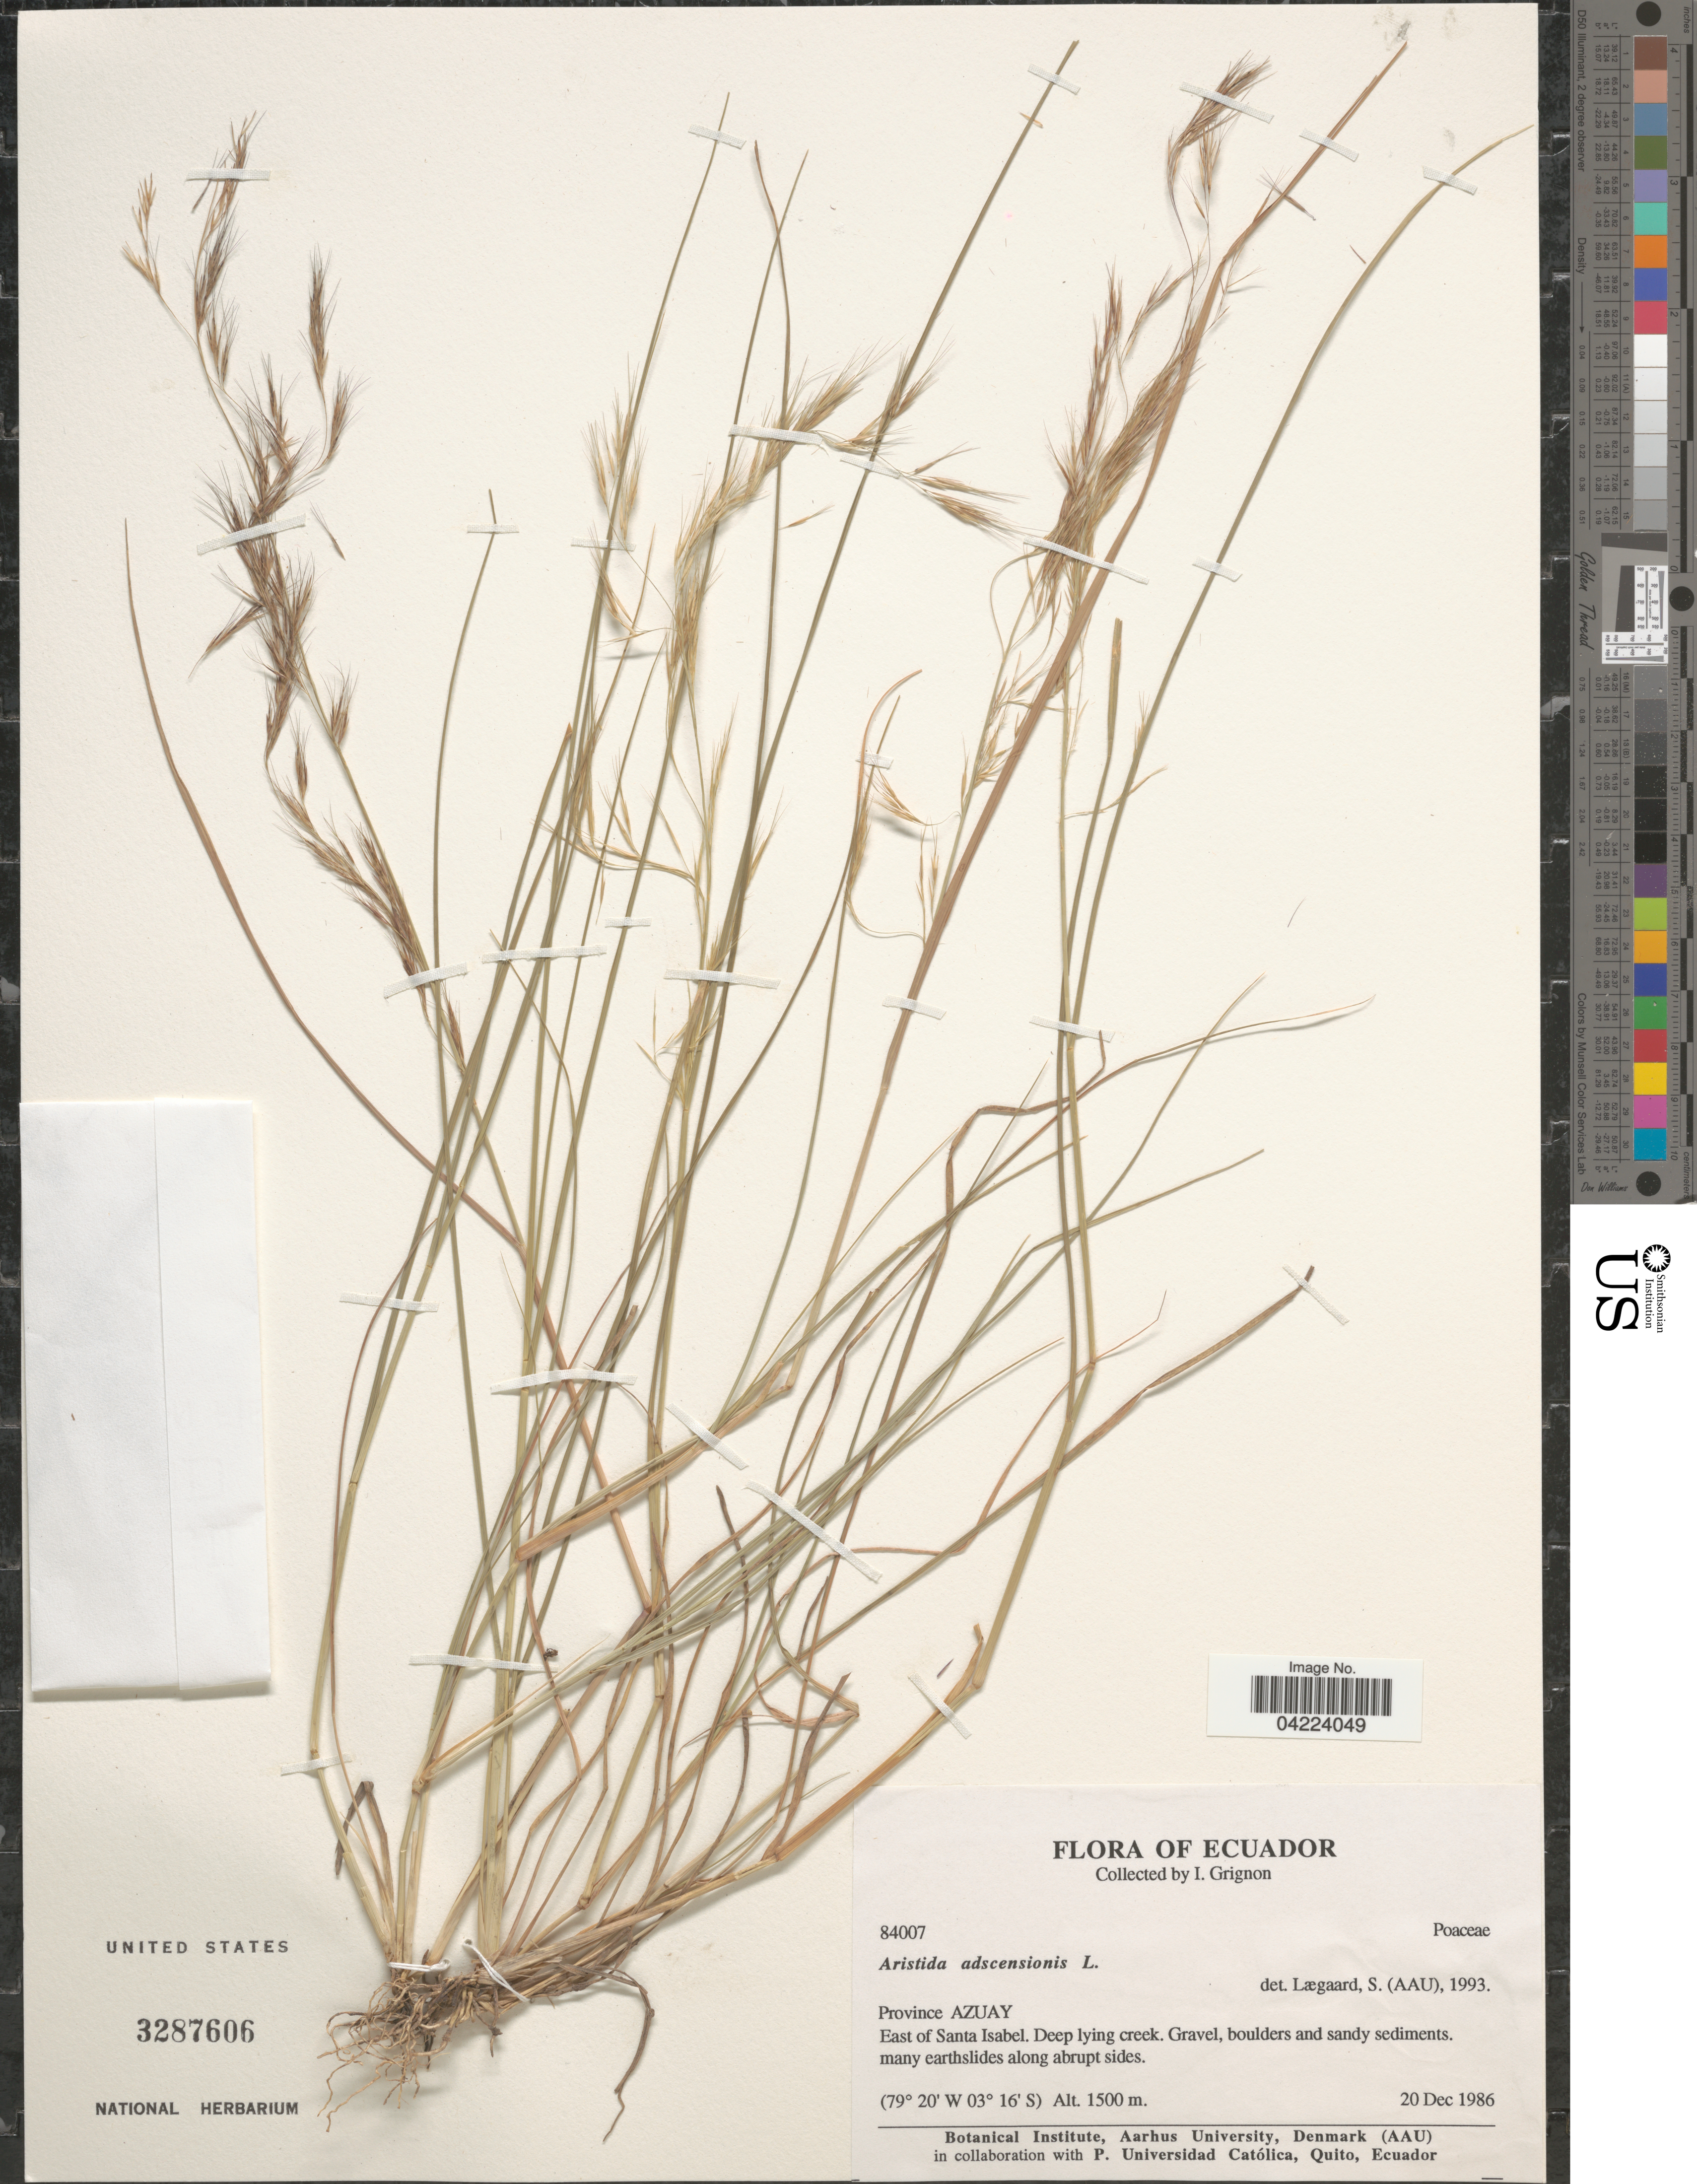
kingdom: Plantae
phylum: Tracheophyta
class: Liliopsida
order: Poales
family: Poaceae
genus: Aristida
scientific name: Aristida adscensionis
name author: L.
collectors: I. Grignon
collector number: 84007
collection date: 1986-12-20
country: Ecuador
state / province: Azuay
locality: East of Santa Isabel.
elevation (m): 1500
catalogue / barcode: US 3287606